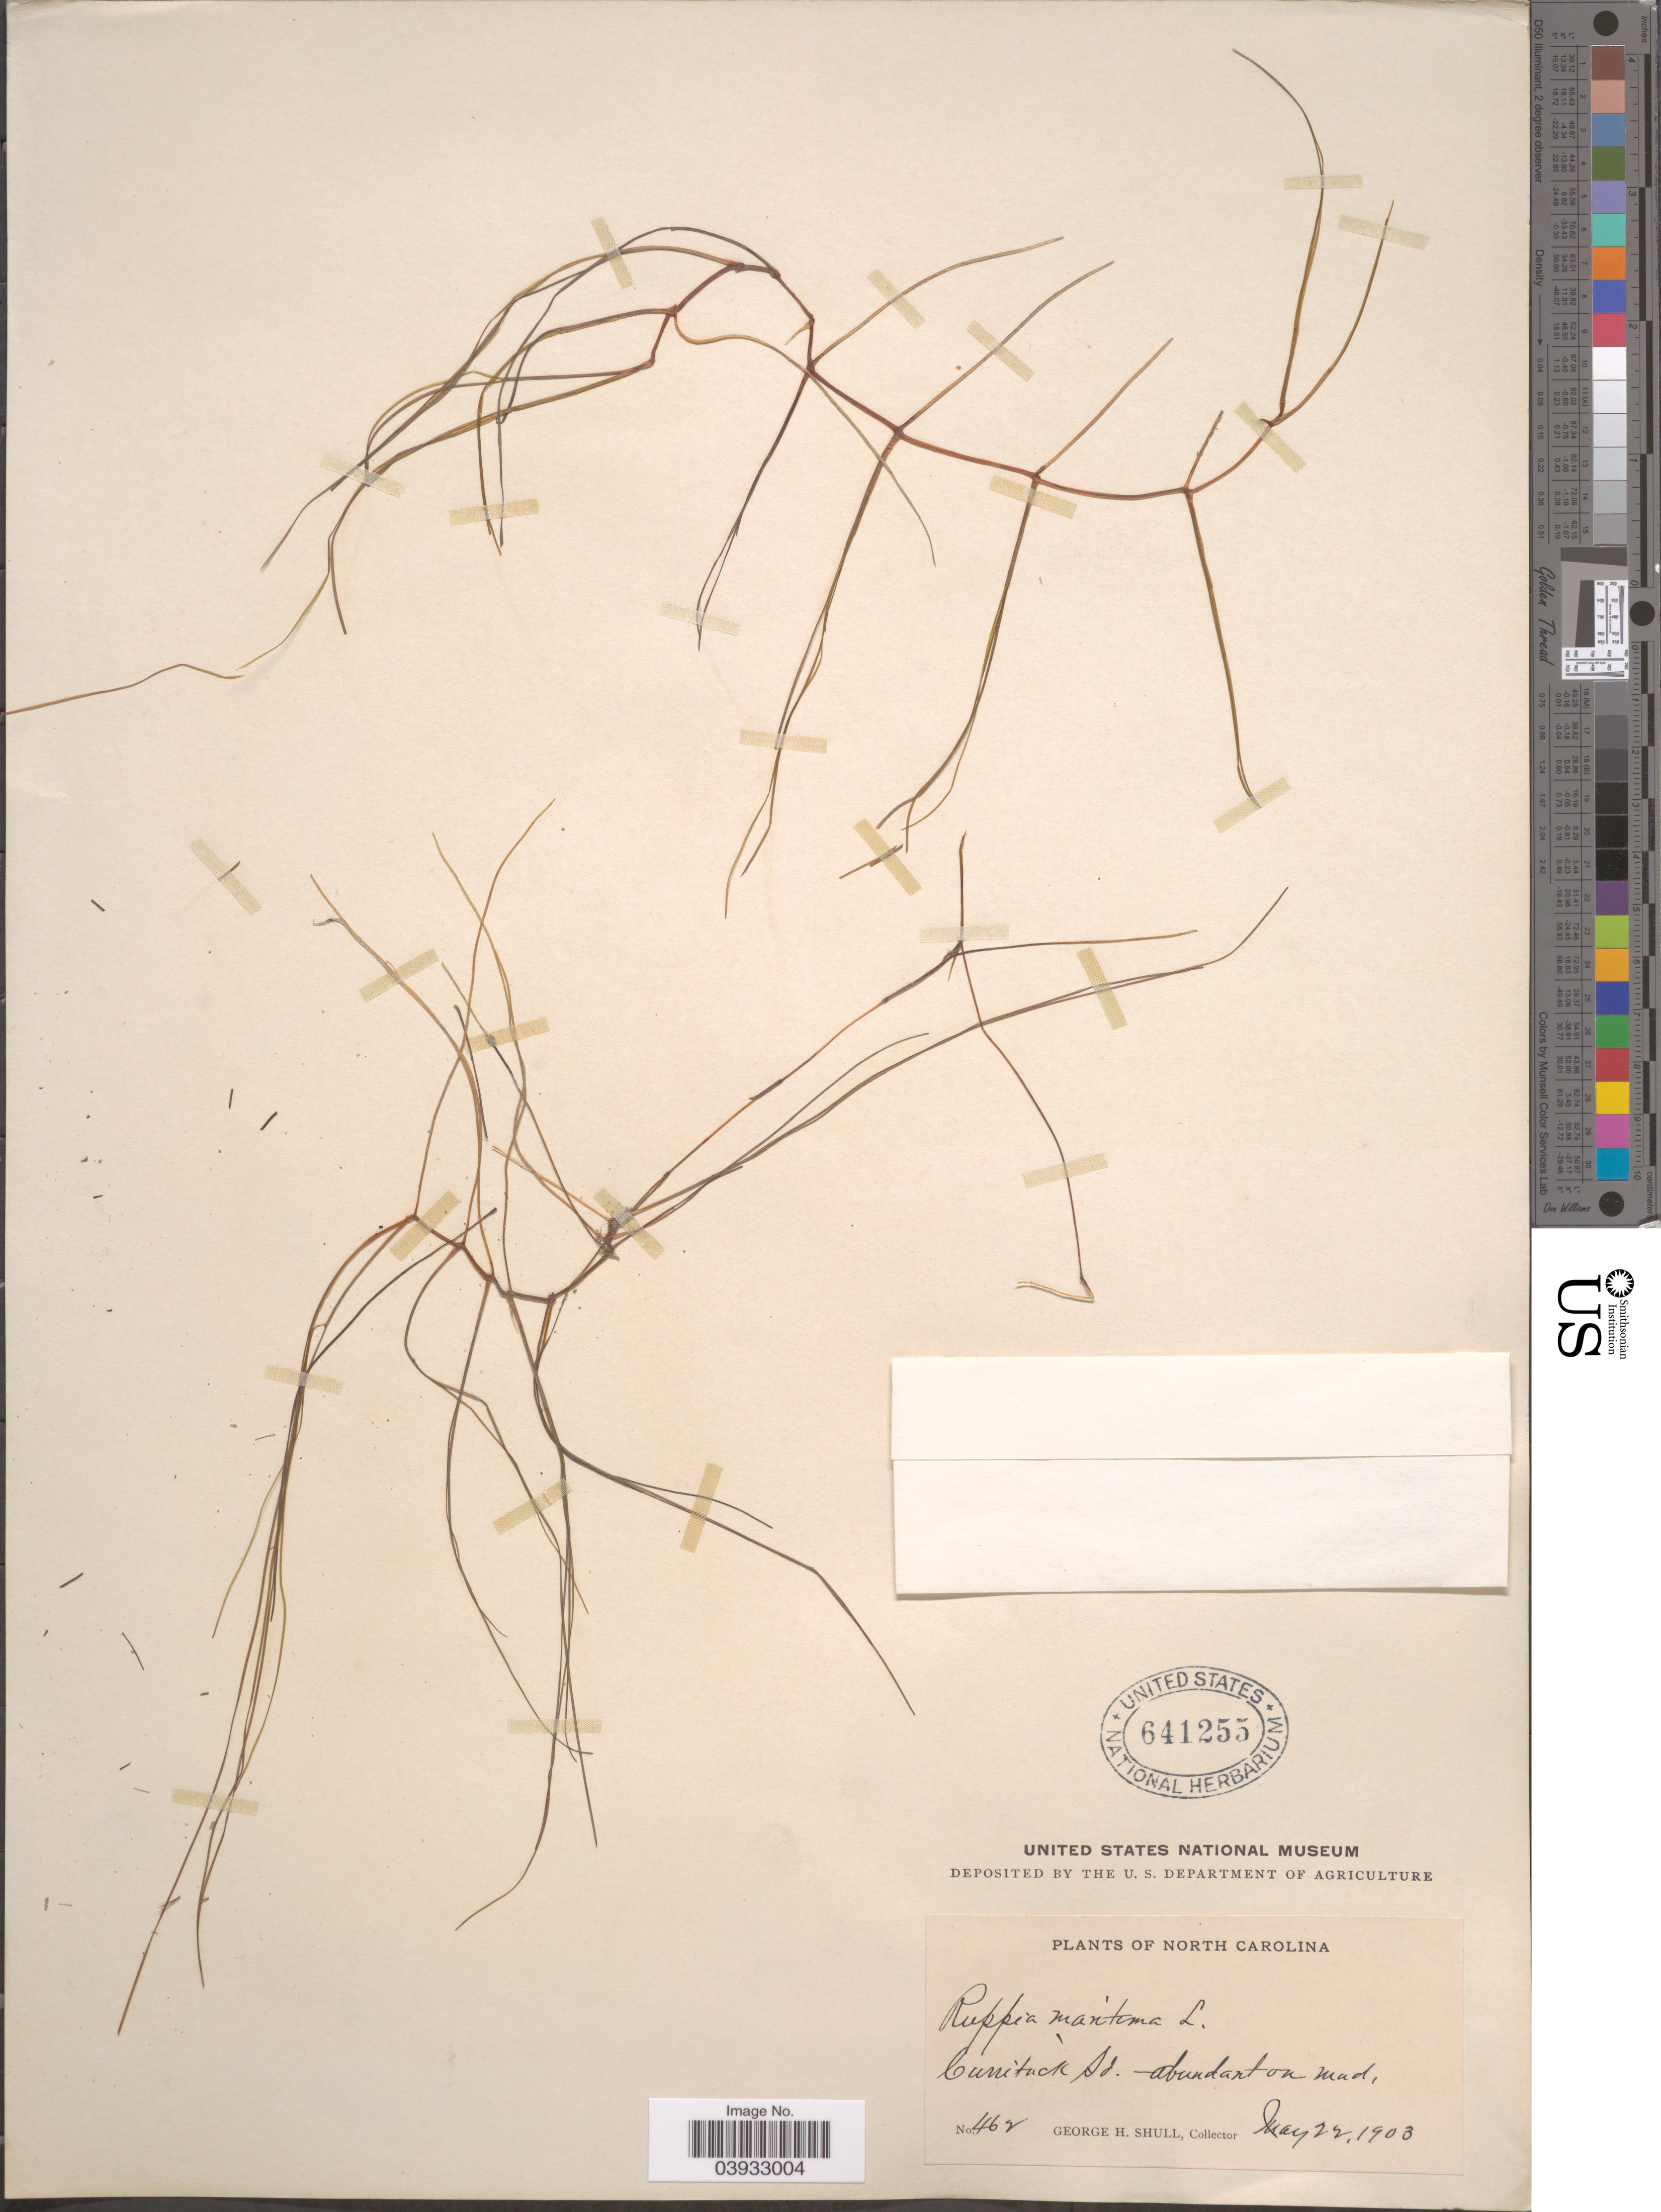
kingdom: Plantae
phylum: Tracheophyta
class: Liliopsida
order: Alismatales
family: Ruppiaceae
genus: Ruppia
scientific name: Ruppia maritima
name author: L.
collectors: G. H. Shull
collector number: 462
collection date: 1903-05-22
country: United States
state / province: North Carolina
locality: Currituck Sd.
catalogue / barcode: US 641255